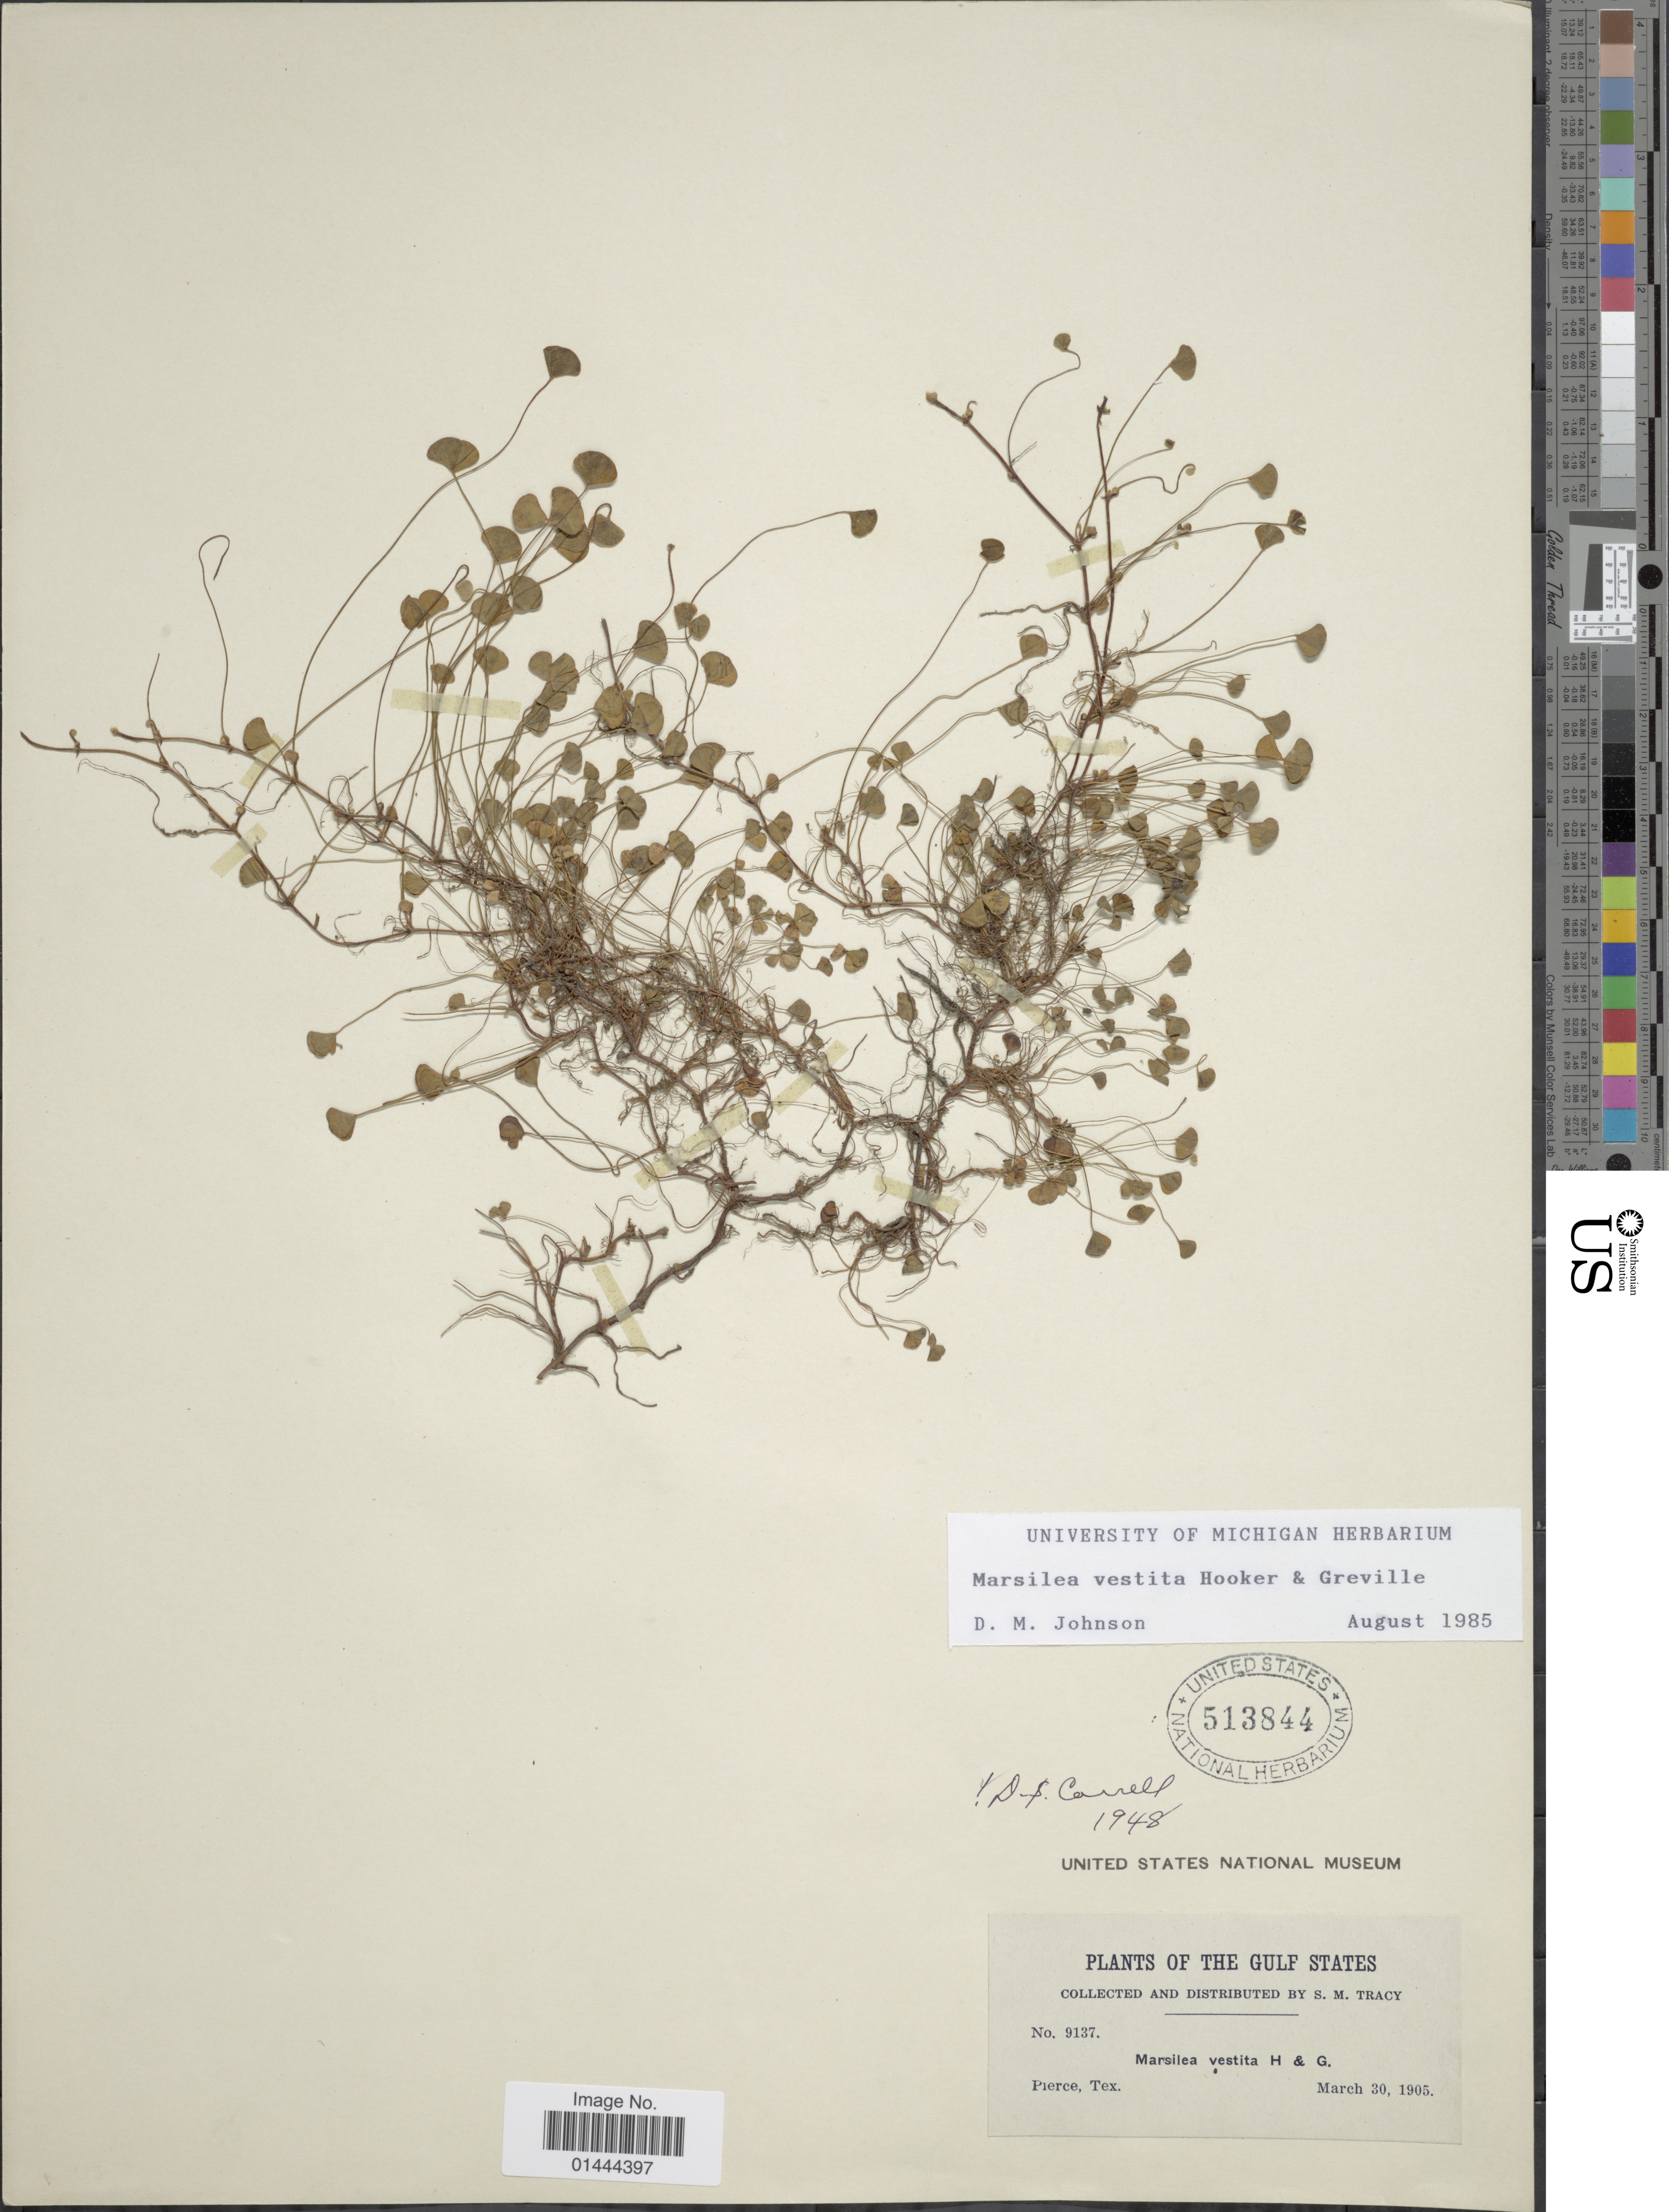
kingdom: Plantae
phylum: Tracheophyta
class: Polypodiopsida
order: Salviniales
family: Marsileaceae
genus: Marsilea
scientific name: Marsilea vestita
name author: Hook. & Grev.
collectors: S. M. Tracy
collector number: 9137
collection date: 1905-03-30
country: United States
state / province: Texas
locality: Gulf States, Pierce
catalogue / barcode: US 513844